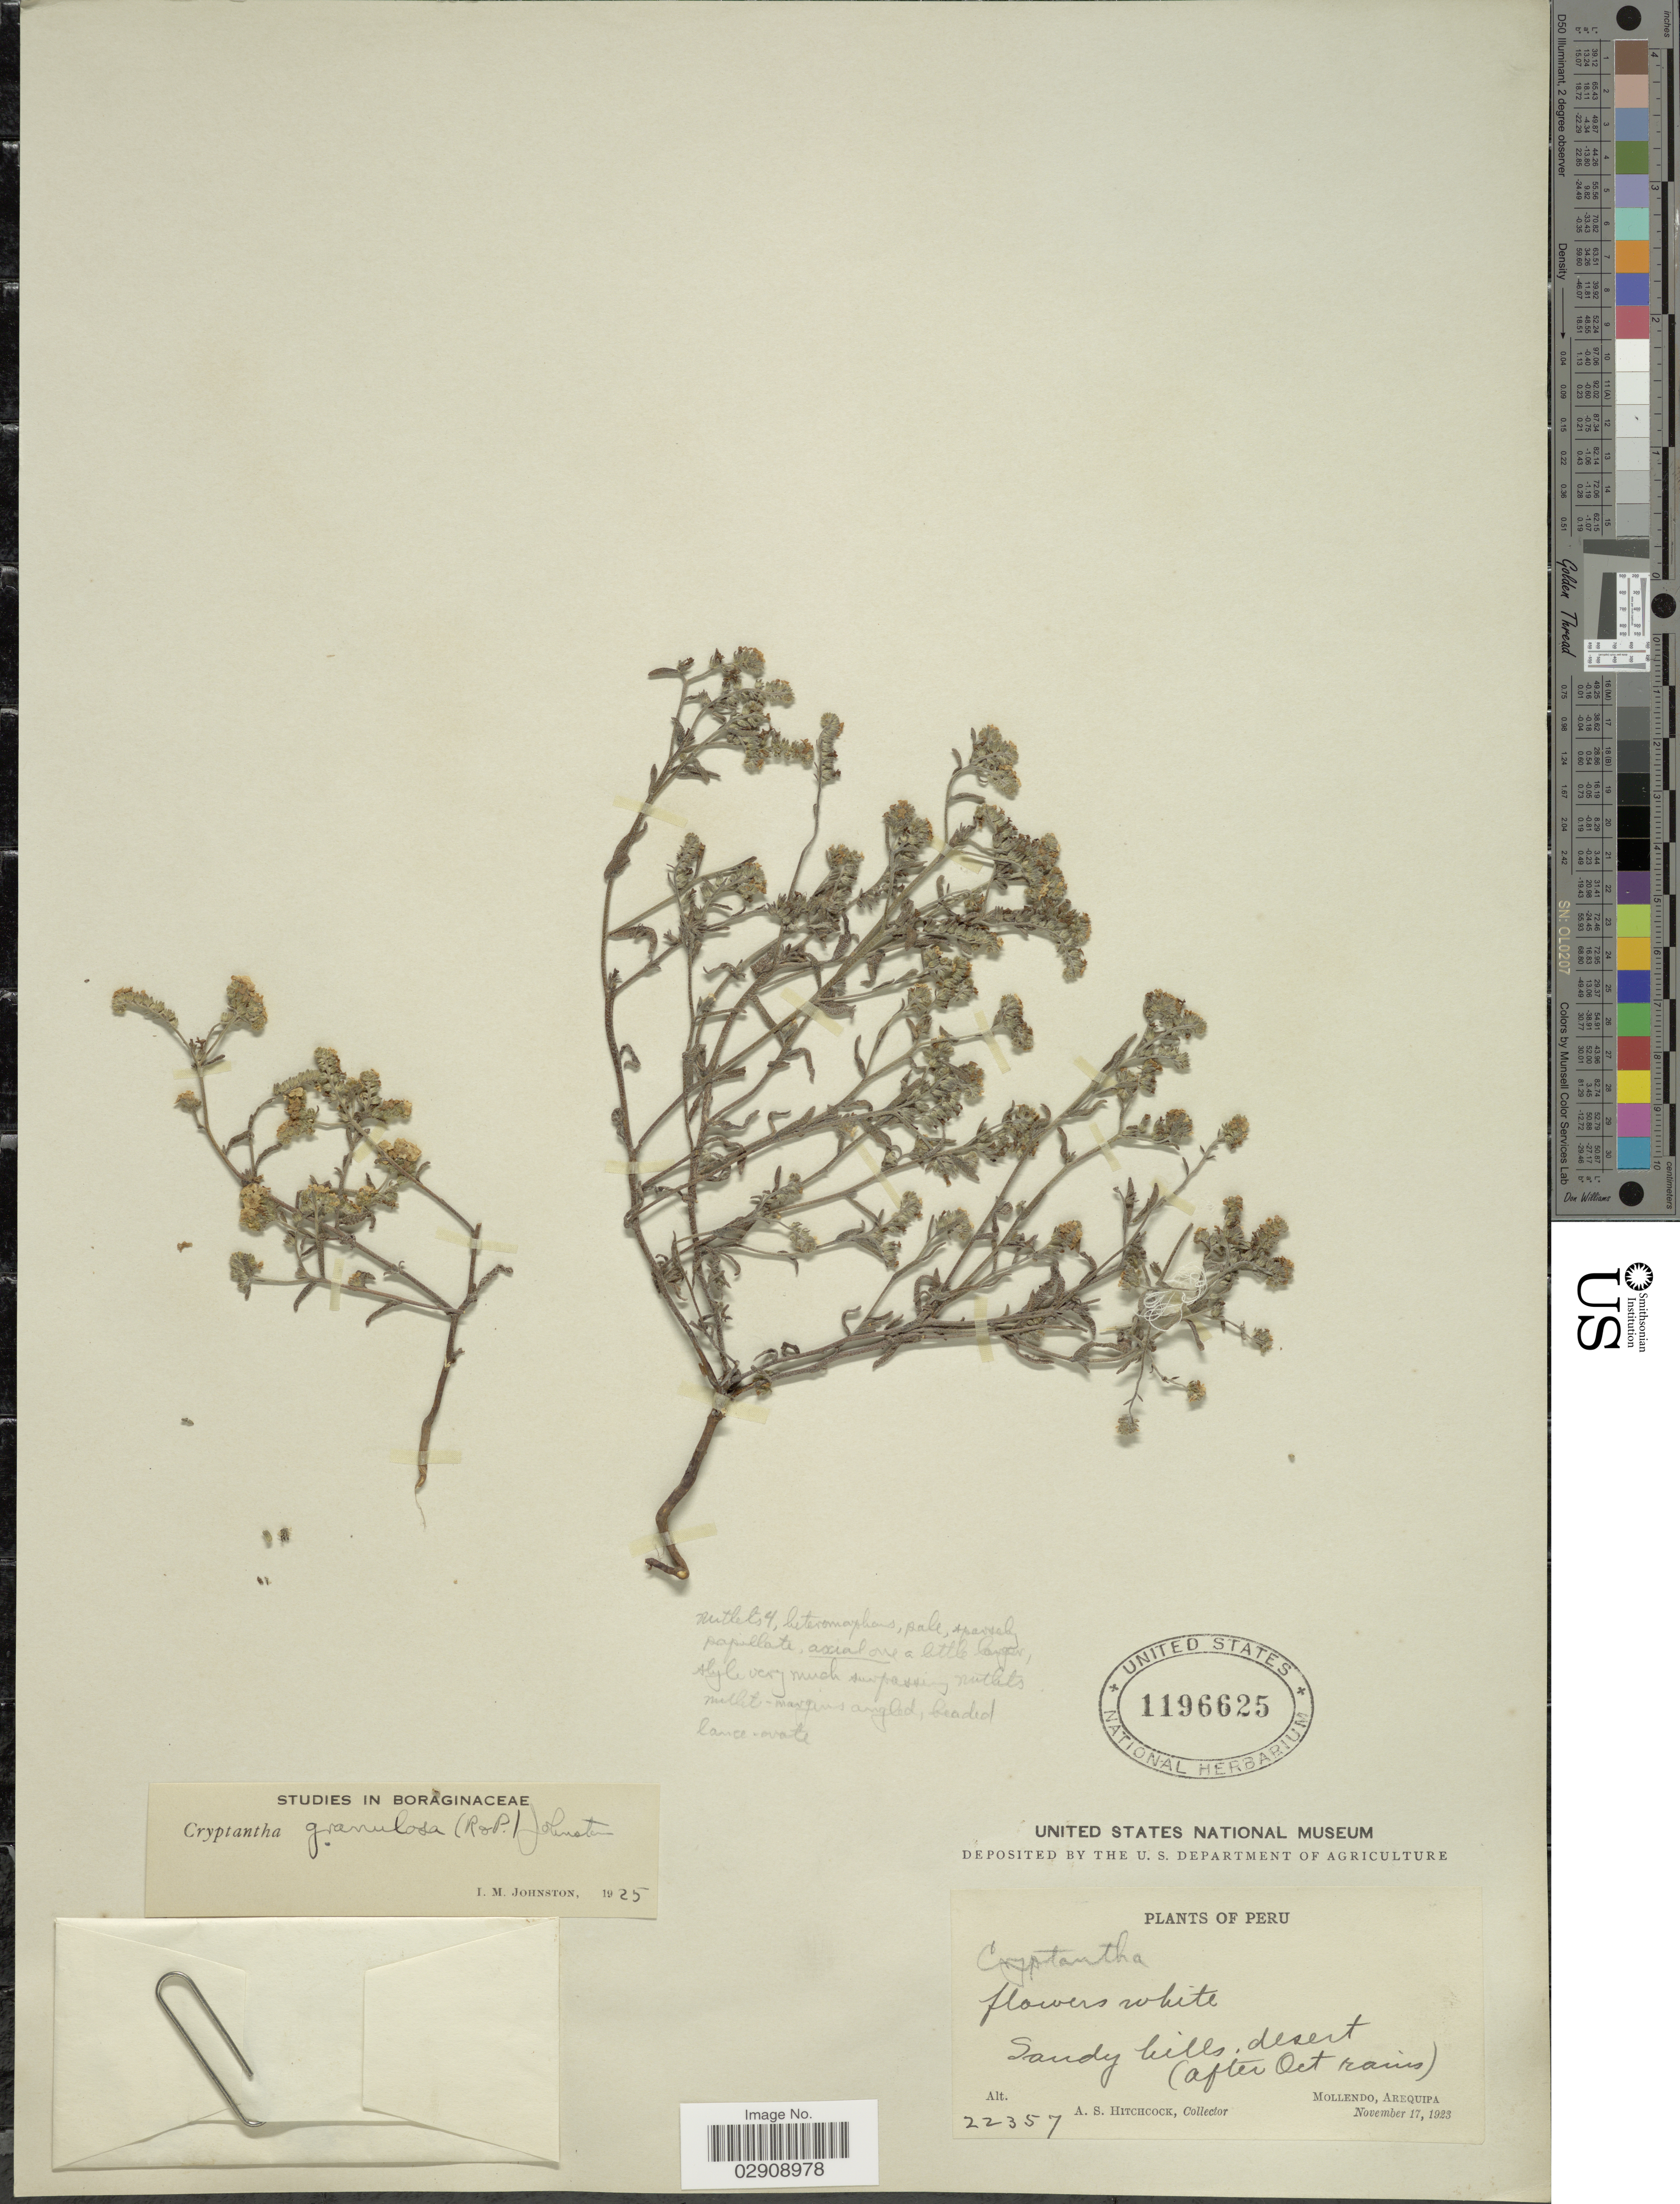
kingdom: Plantae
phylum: Tracheophyta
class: Magnoliopsida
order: Boraginales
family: Boraginaceae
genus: Cryptantha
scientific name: Cryptantha granulosa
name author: (Ruiz & Pav.) I.M. Johnst.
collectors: A. S. Hitchcock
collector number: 22357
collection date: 1923-11-17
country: Peru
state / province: Arequipa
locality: Sandy hills, desert (after Oct rains). Mollendo, Arequipa.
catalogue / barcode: US 1196625